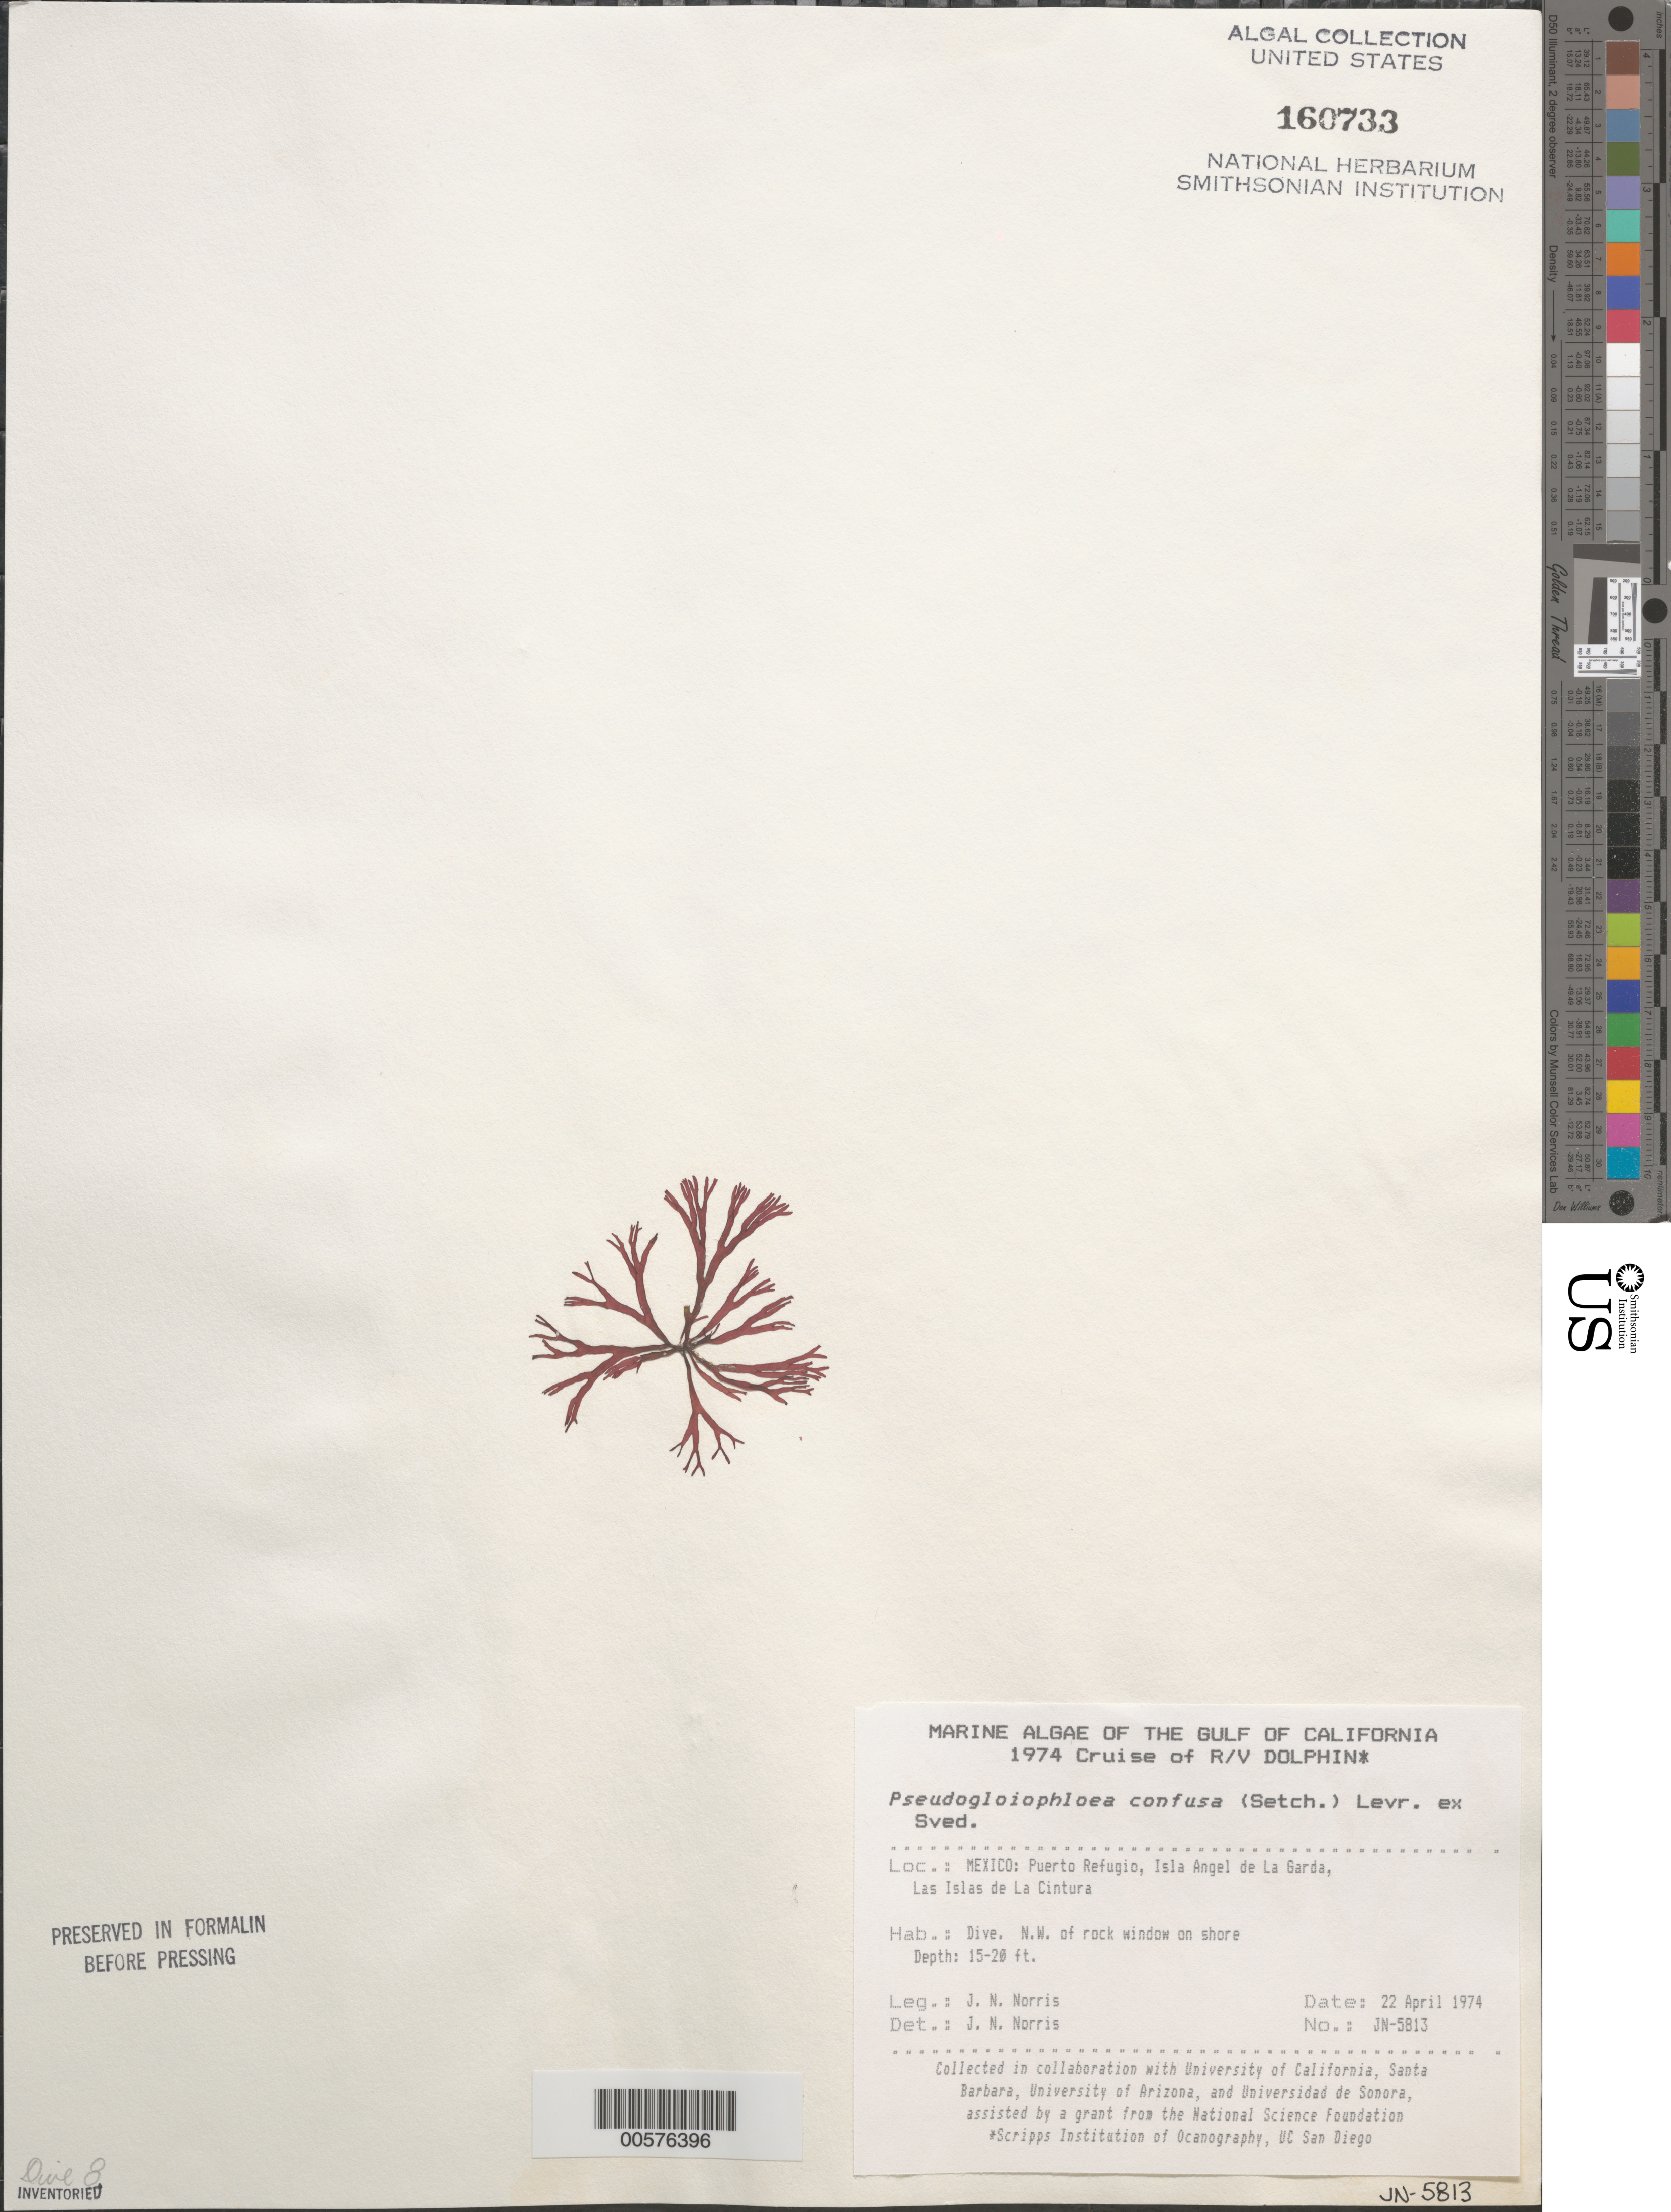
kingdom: Plantae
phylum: Rhodophyta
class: Florideophyceae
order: Nemaliales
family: Scinaiaceae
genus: Scinaia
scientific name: Scinaia confusa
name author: (Setch.) Huisman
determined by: Algae name updating Project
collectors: J. N. Norris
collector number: JN-5813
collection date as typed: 22 Apr 1974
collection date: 1974-04-22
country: Mexico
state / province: Baja California Norte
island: Isla Angel de la Guarda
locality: Puerto Refugio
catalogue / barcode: US 160733